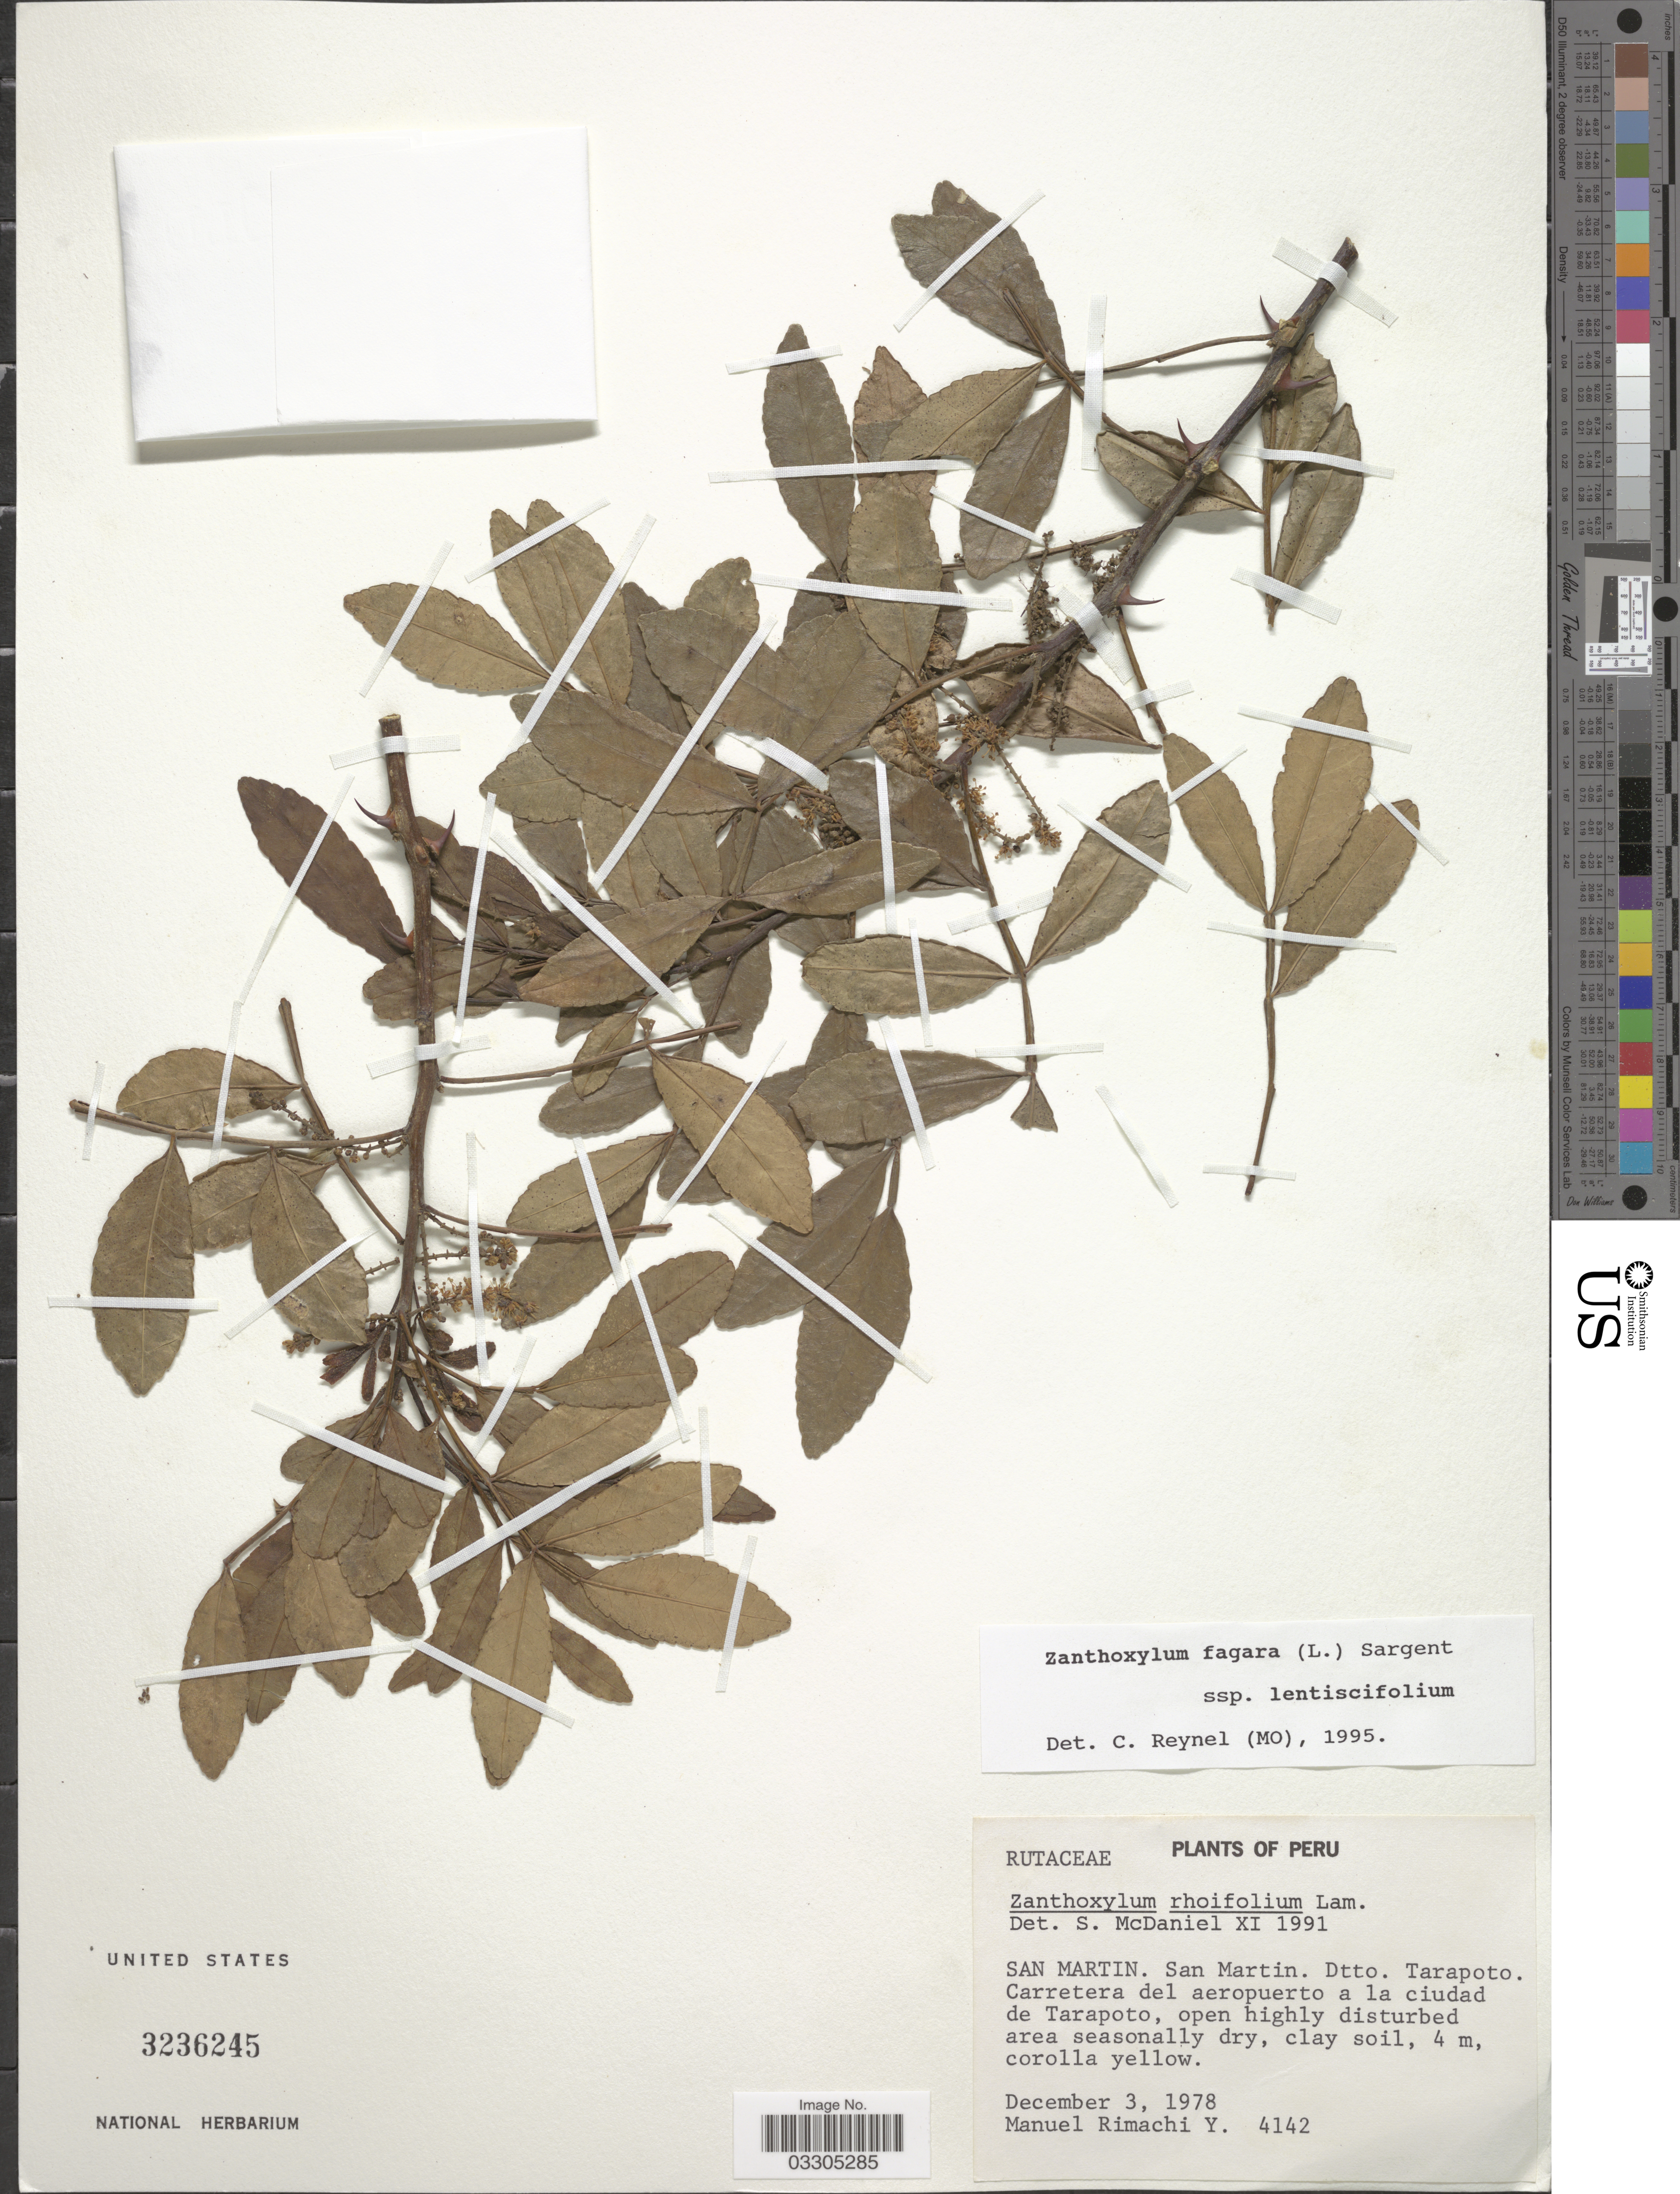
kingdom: Plantae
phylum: Tracheophyta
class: Magnoliopsida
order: Sapindales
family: Rutaceae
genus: Zanthoxylum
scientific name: Zanthoxylum fagara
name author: (L.) Sarg.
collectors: M. Rimachi Y.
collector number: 4142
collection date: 1978-12-03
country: Peru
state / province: San Martín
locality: San Martin. Dtto. Tarapoto. Carretera del aeropuerto a la ciudad de Tarapoto.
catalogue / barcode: US 3236245